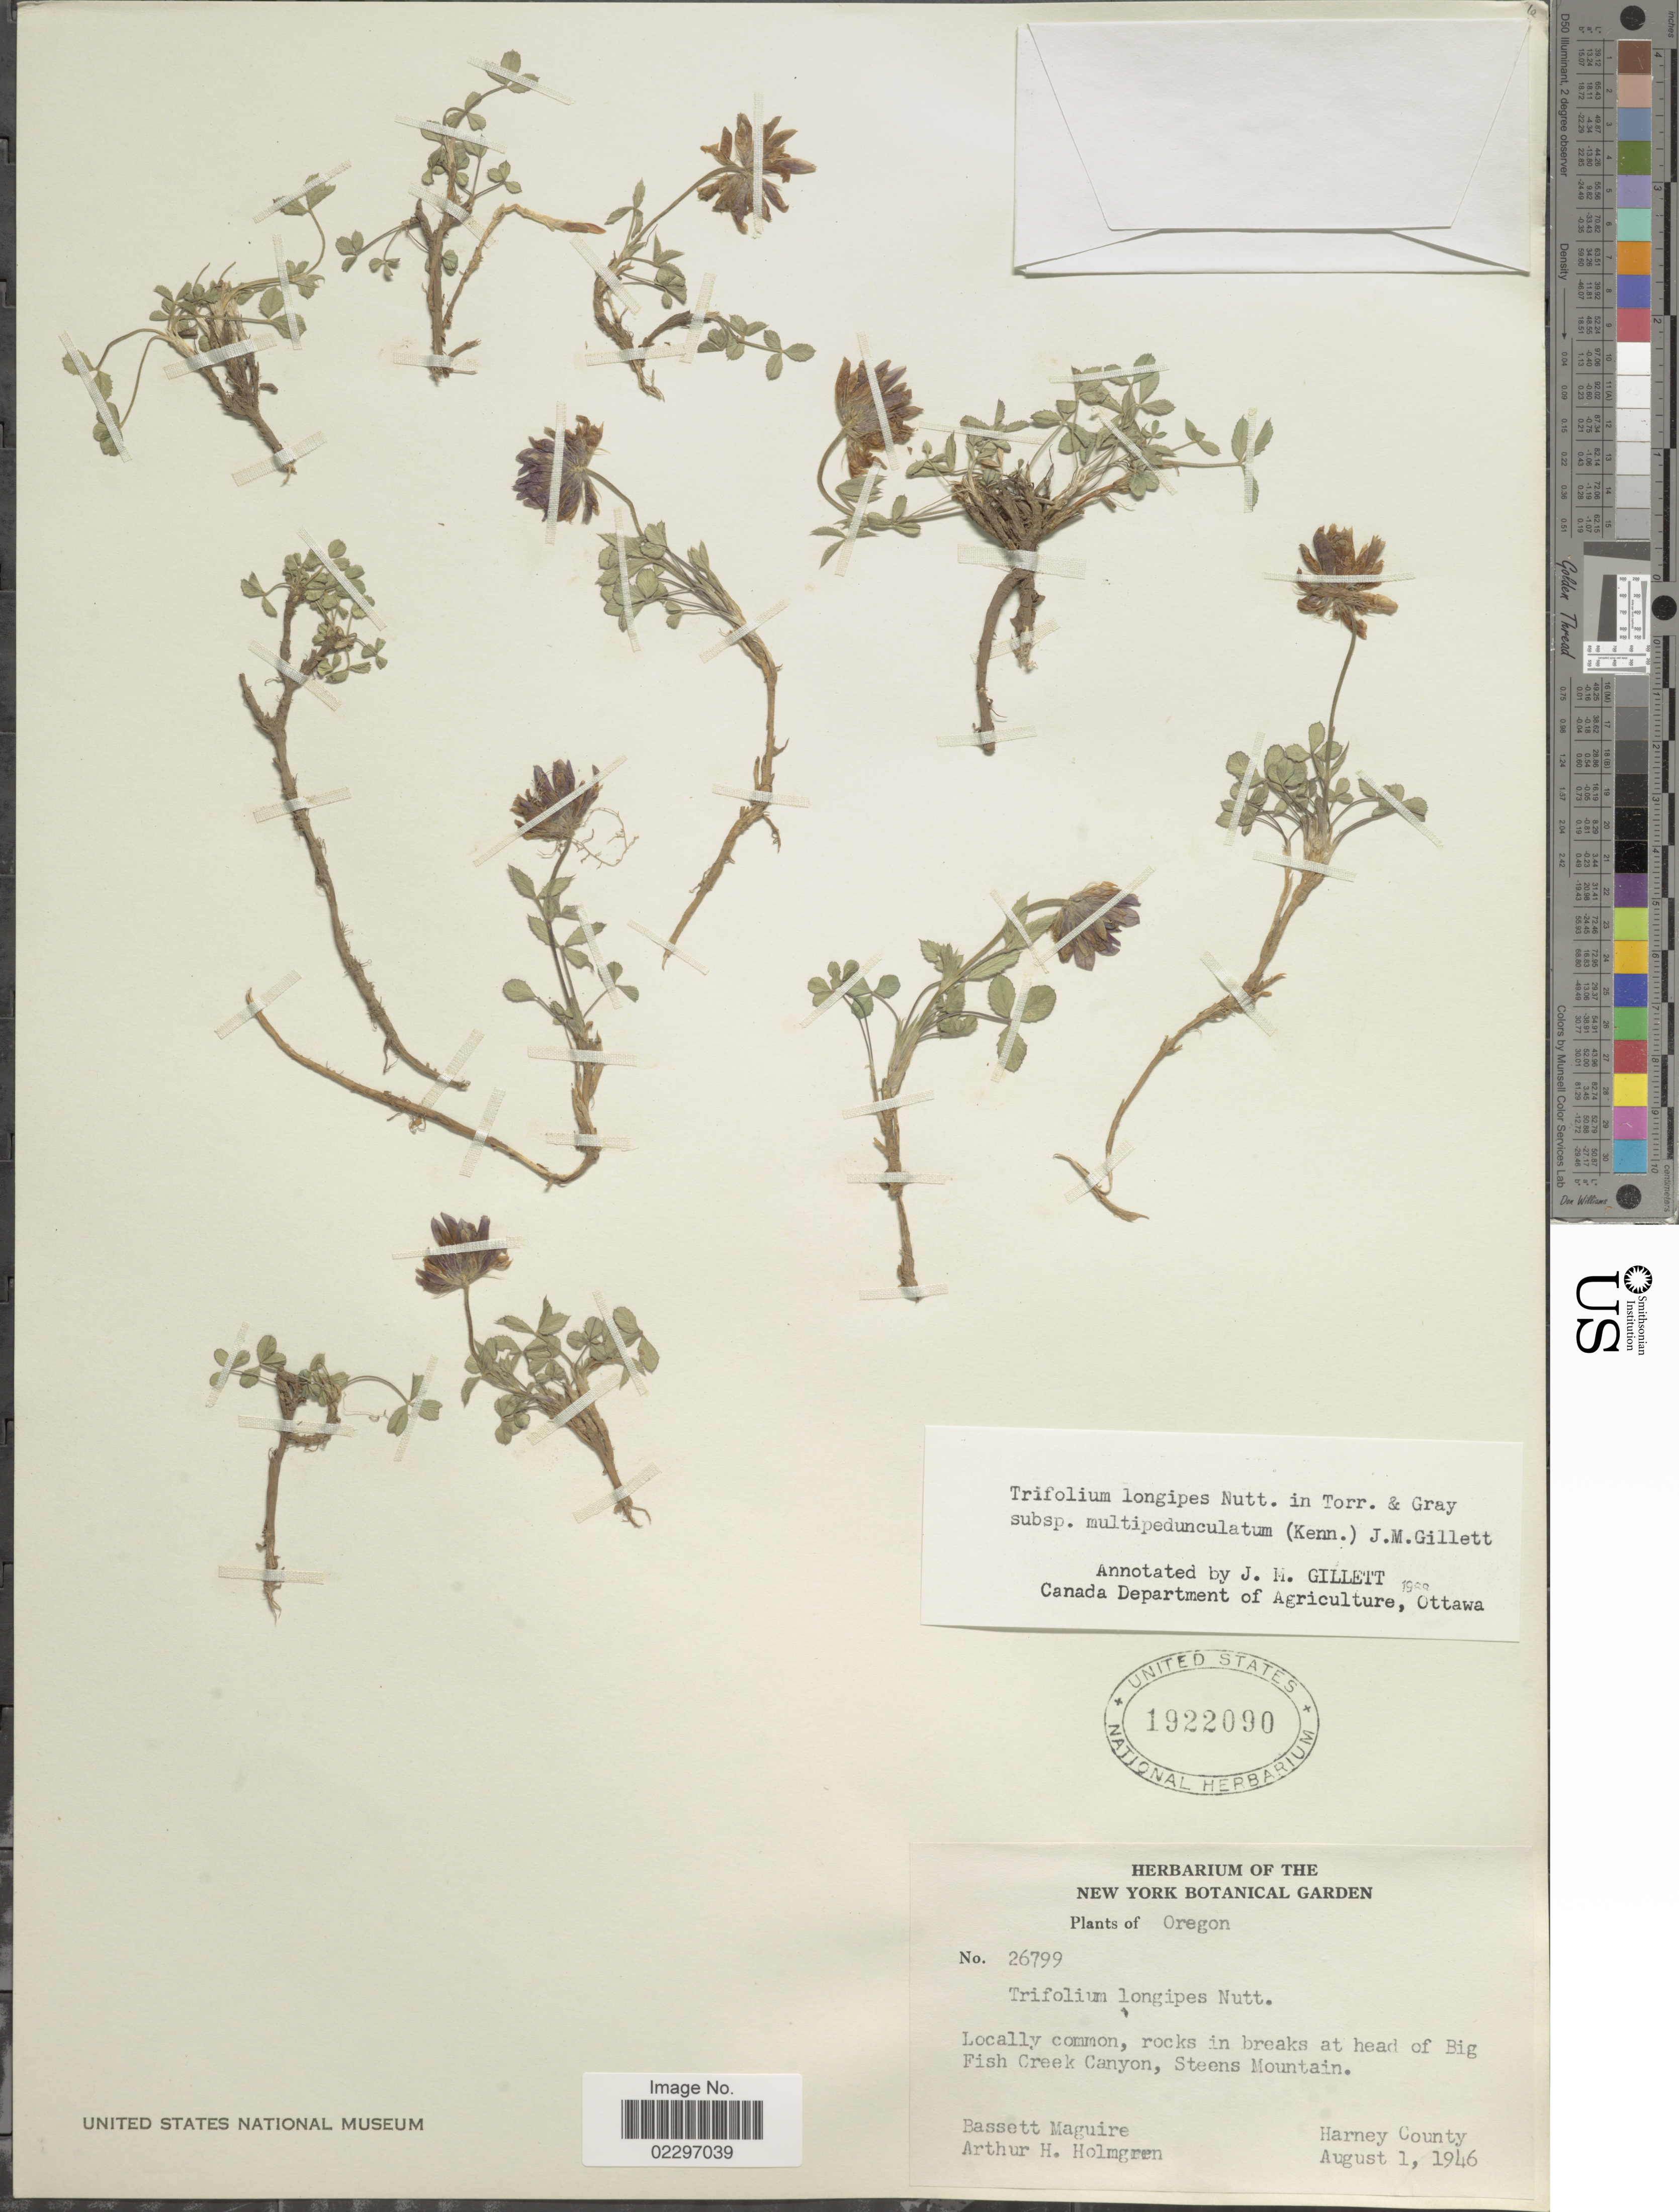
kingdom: Plantae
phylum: Tracheophyta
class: Magnoliopsida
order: Fabales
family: Fabaceae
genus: Trifolium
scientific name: Trifolium longipes subsp. multipedunculatum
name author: (P.B. Kenn.) J.M. Gillett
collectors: B. Maguire & A. H. Holmgren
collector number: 26799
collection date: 1946-08-01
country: United States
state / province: Oregon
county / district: Harney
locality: Locally common, rocks in breaks at head of Big Fish Creek Canyon, Steens Mountain. Harney County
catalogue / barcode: US 1922090